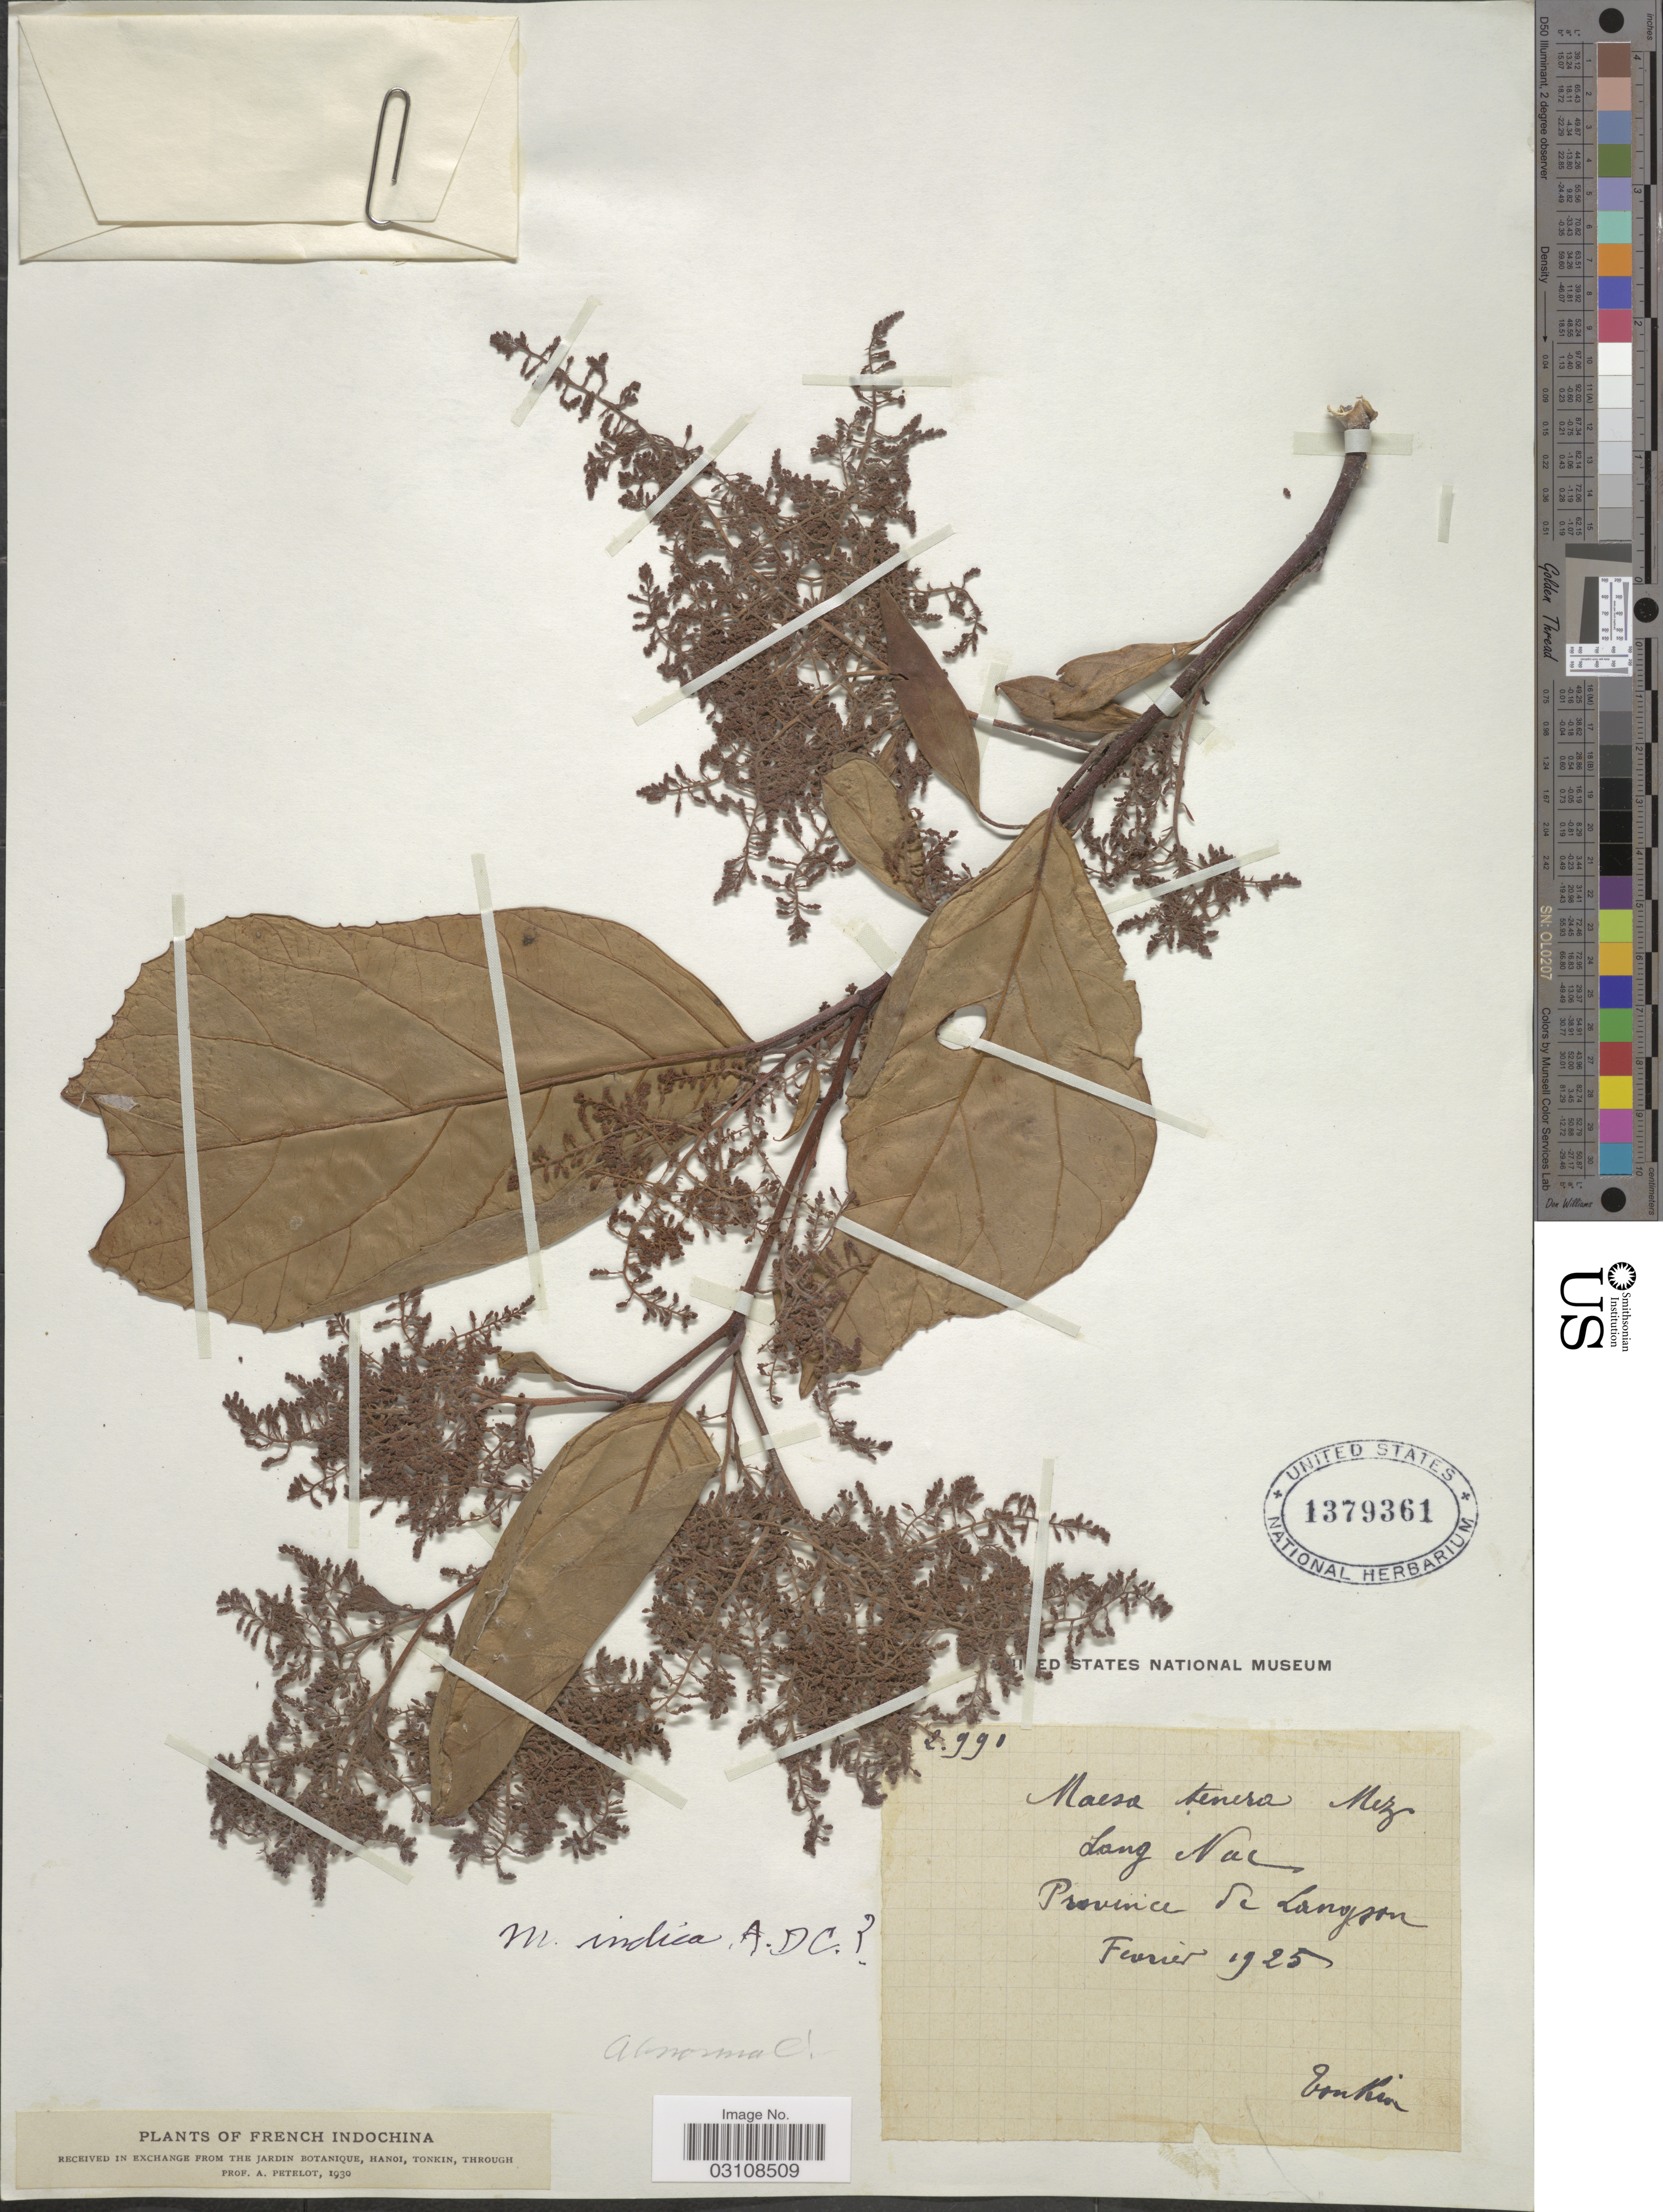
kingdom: Plantae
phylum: Tracheophyta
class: Magnoliopsida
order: Ericales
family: Primulaceae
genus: Maesa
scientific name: Maesa indica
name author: (Roxb.) A. DC.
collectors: A. Petelot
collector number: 991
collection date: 1925-02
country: Vietnam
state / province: Lang Son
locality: Lang Nac. Province de Langson. French Indochina. Tonkin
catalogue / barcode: US 1379361